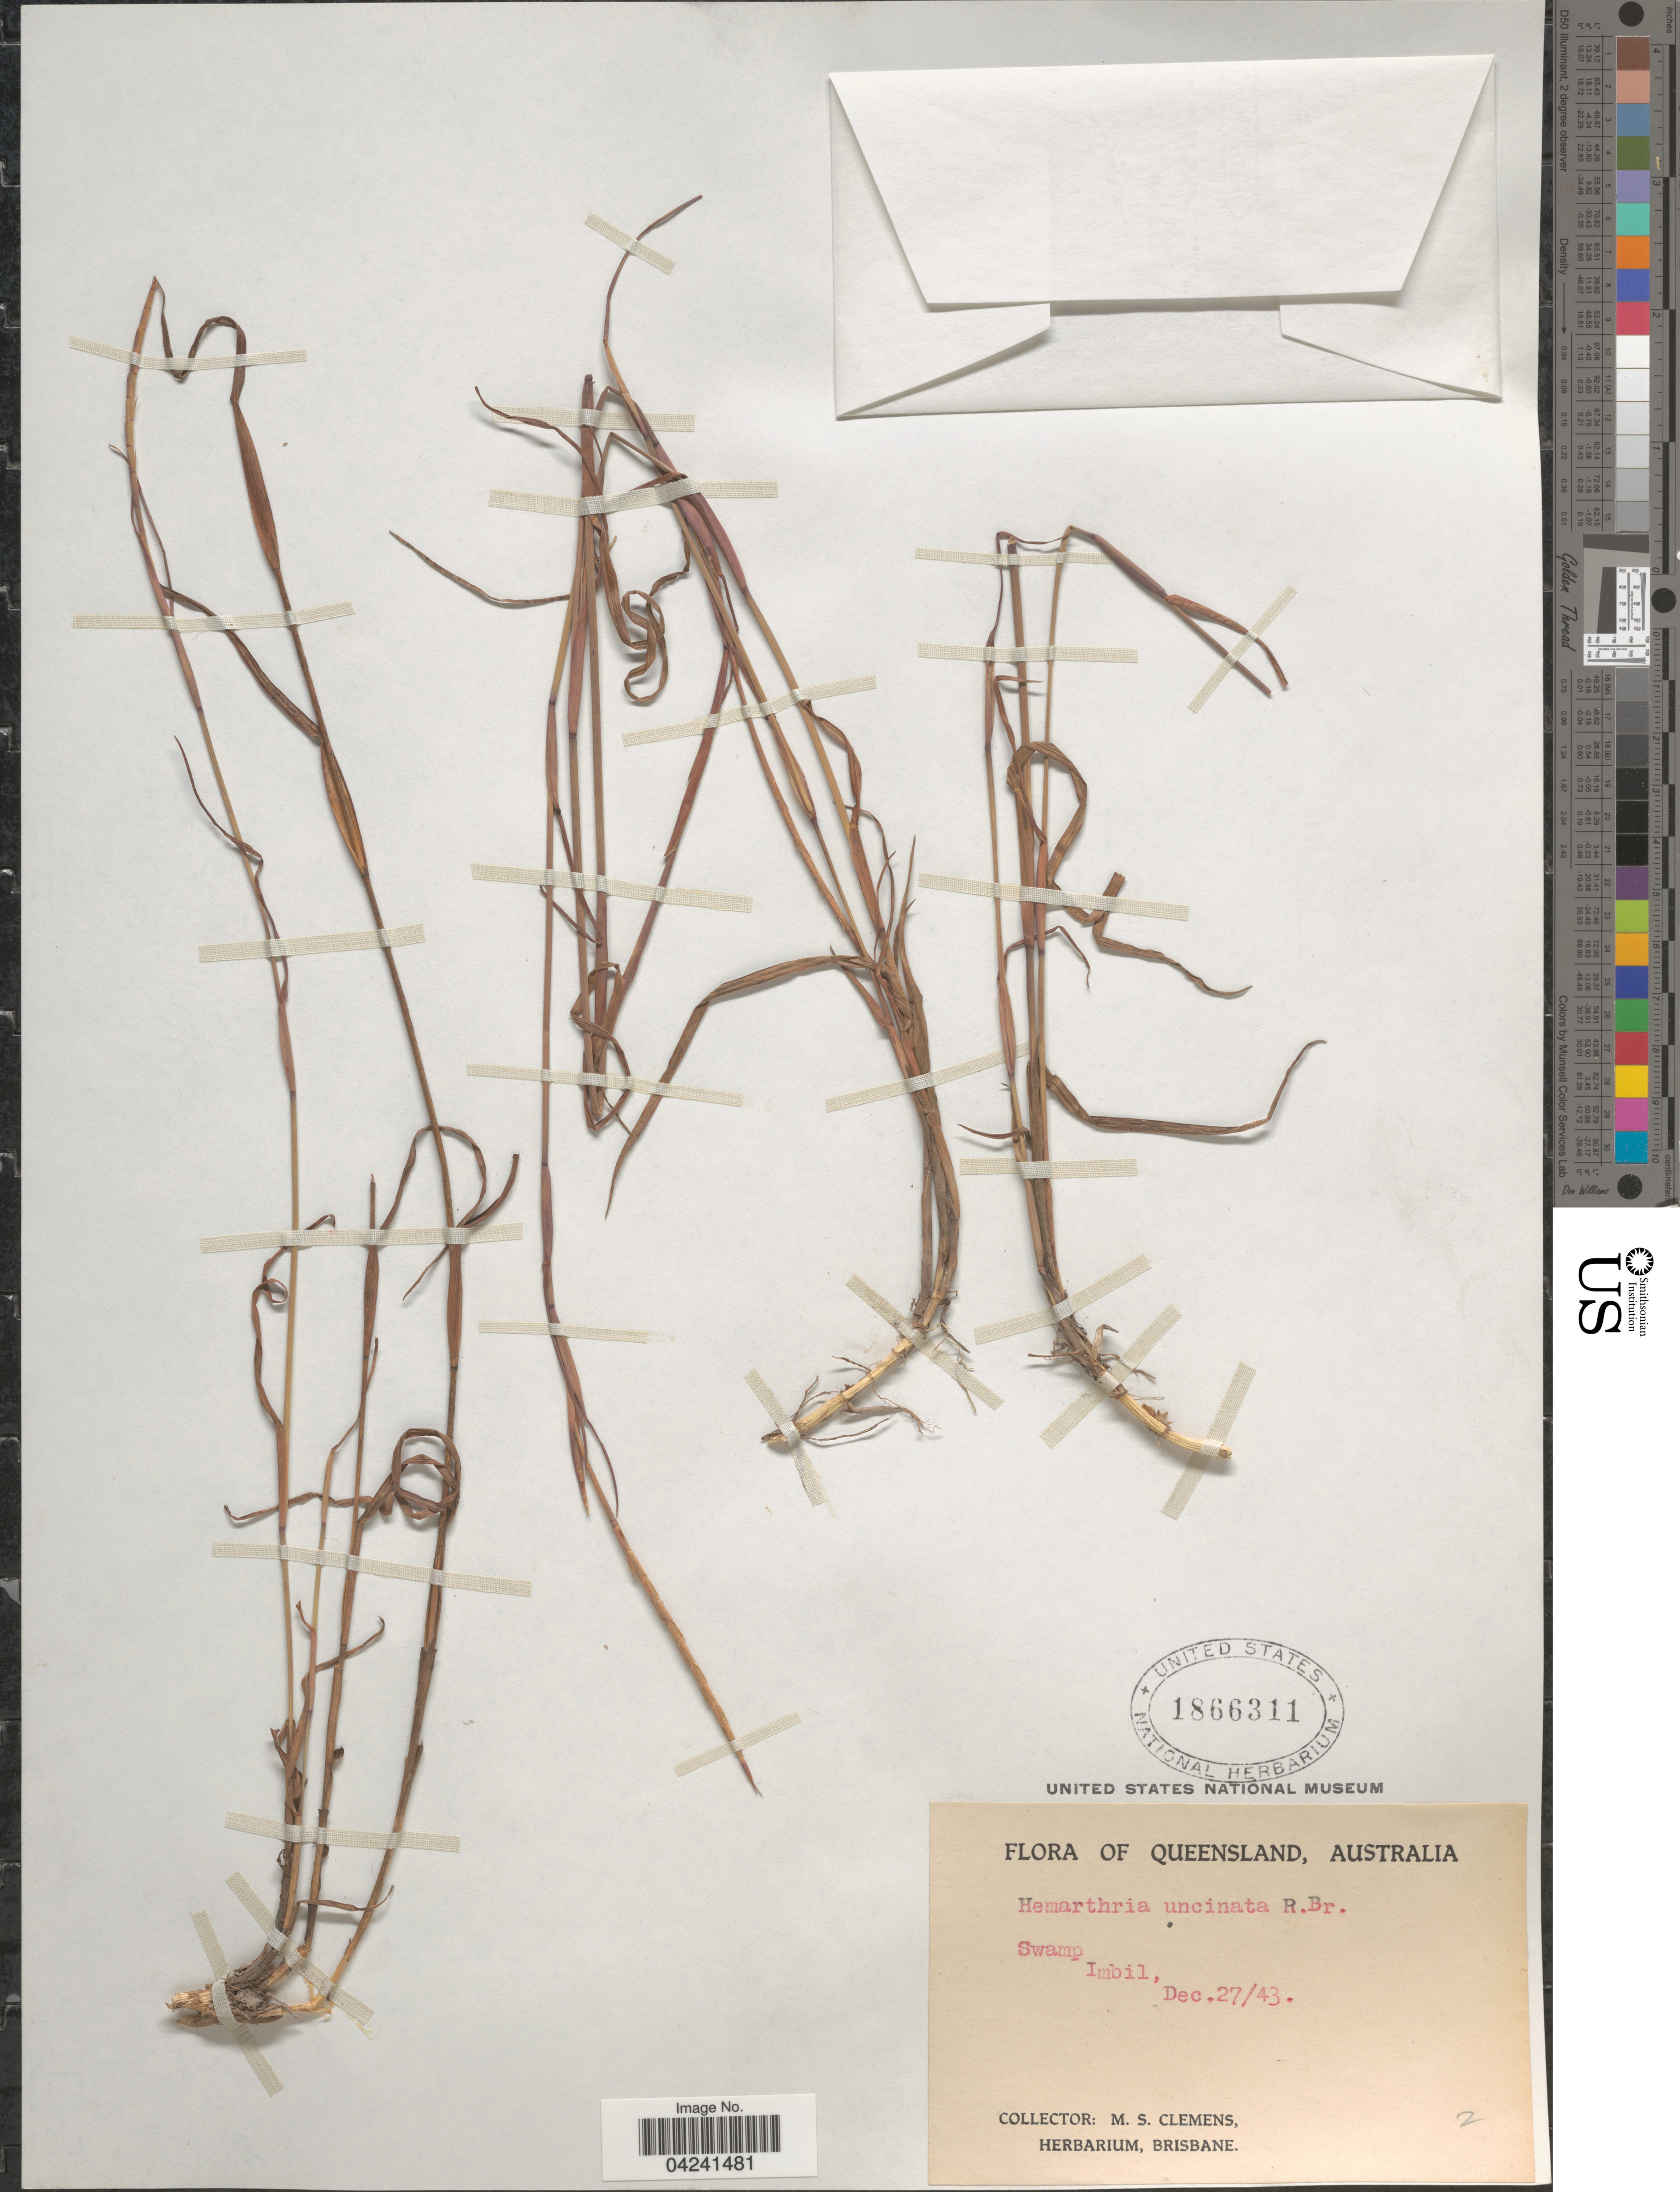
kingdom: Plantae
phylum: Tracheophyta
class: Liliopsida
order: Poales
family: Poaceae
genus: Hemarthria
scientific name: Hemarthria altissima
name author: (Poir.) Stapf & C. E. Hubb.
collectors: M. S. Clemens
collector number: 2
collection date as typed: Transcribed d/m/y: 27/12/43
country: Australia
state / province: Queensland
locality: Imbil.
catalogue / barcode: US 1866311